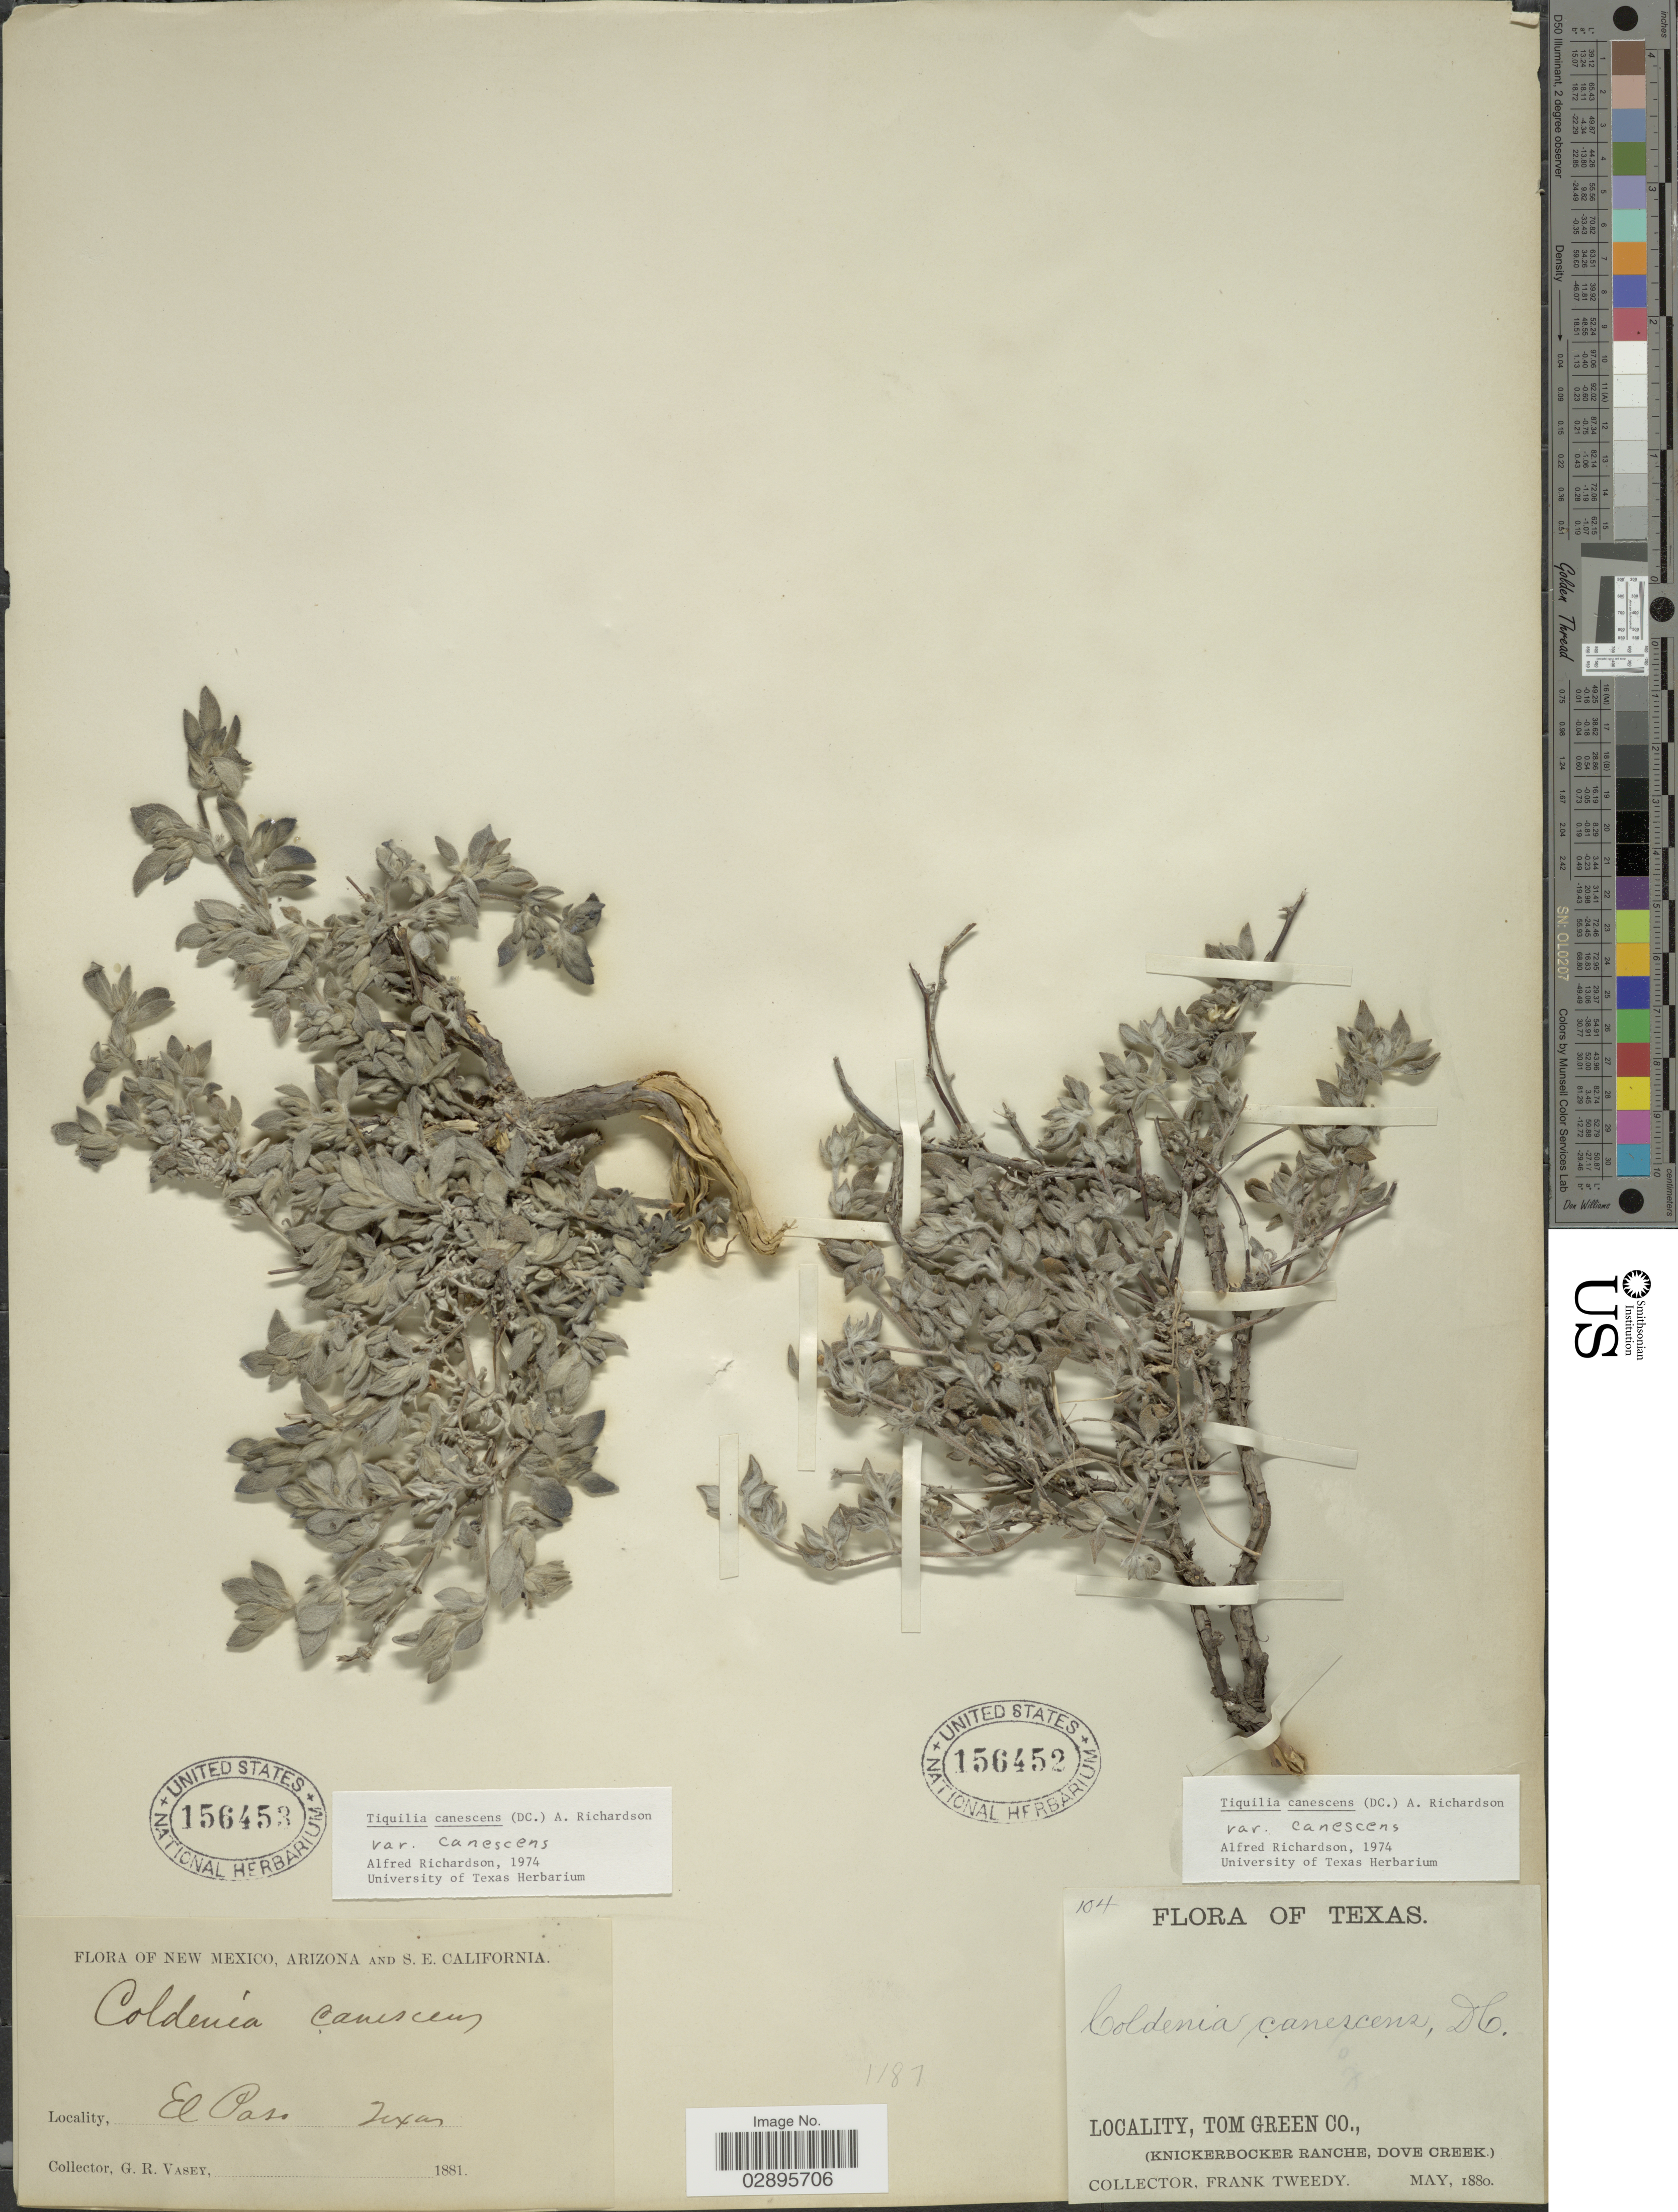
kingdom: Plantae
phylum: Tracheophyta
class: Magnoliopsida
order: Boraginales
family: Ehretiaceae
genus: Tiquilia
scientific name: Tiquilia canescens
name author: (DC.) A.T. Richardson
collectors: F. Tweedy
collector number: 104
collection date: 1880-05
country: United States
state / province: Texas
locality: Tom Green Co., (Knickerbocker Ranche, Dove Creek).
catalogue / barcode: US 156452